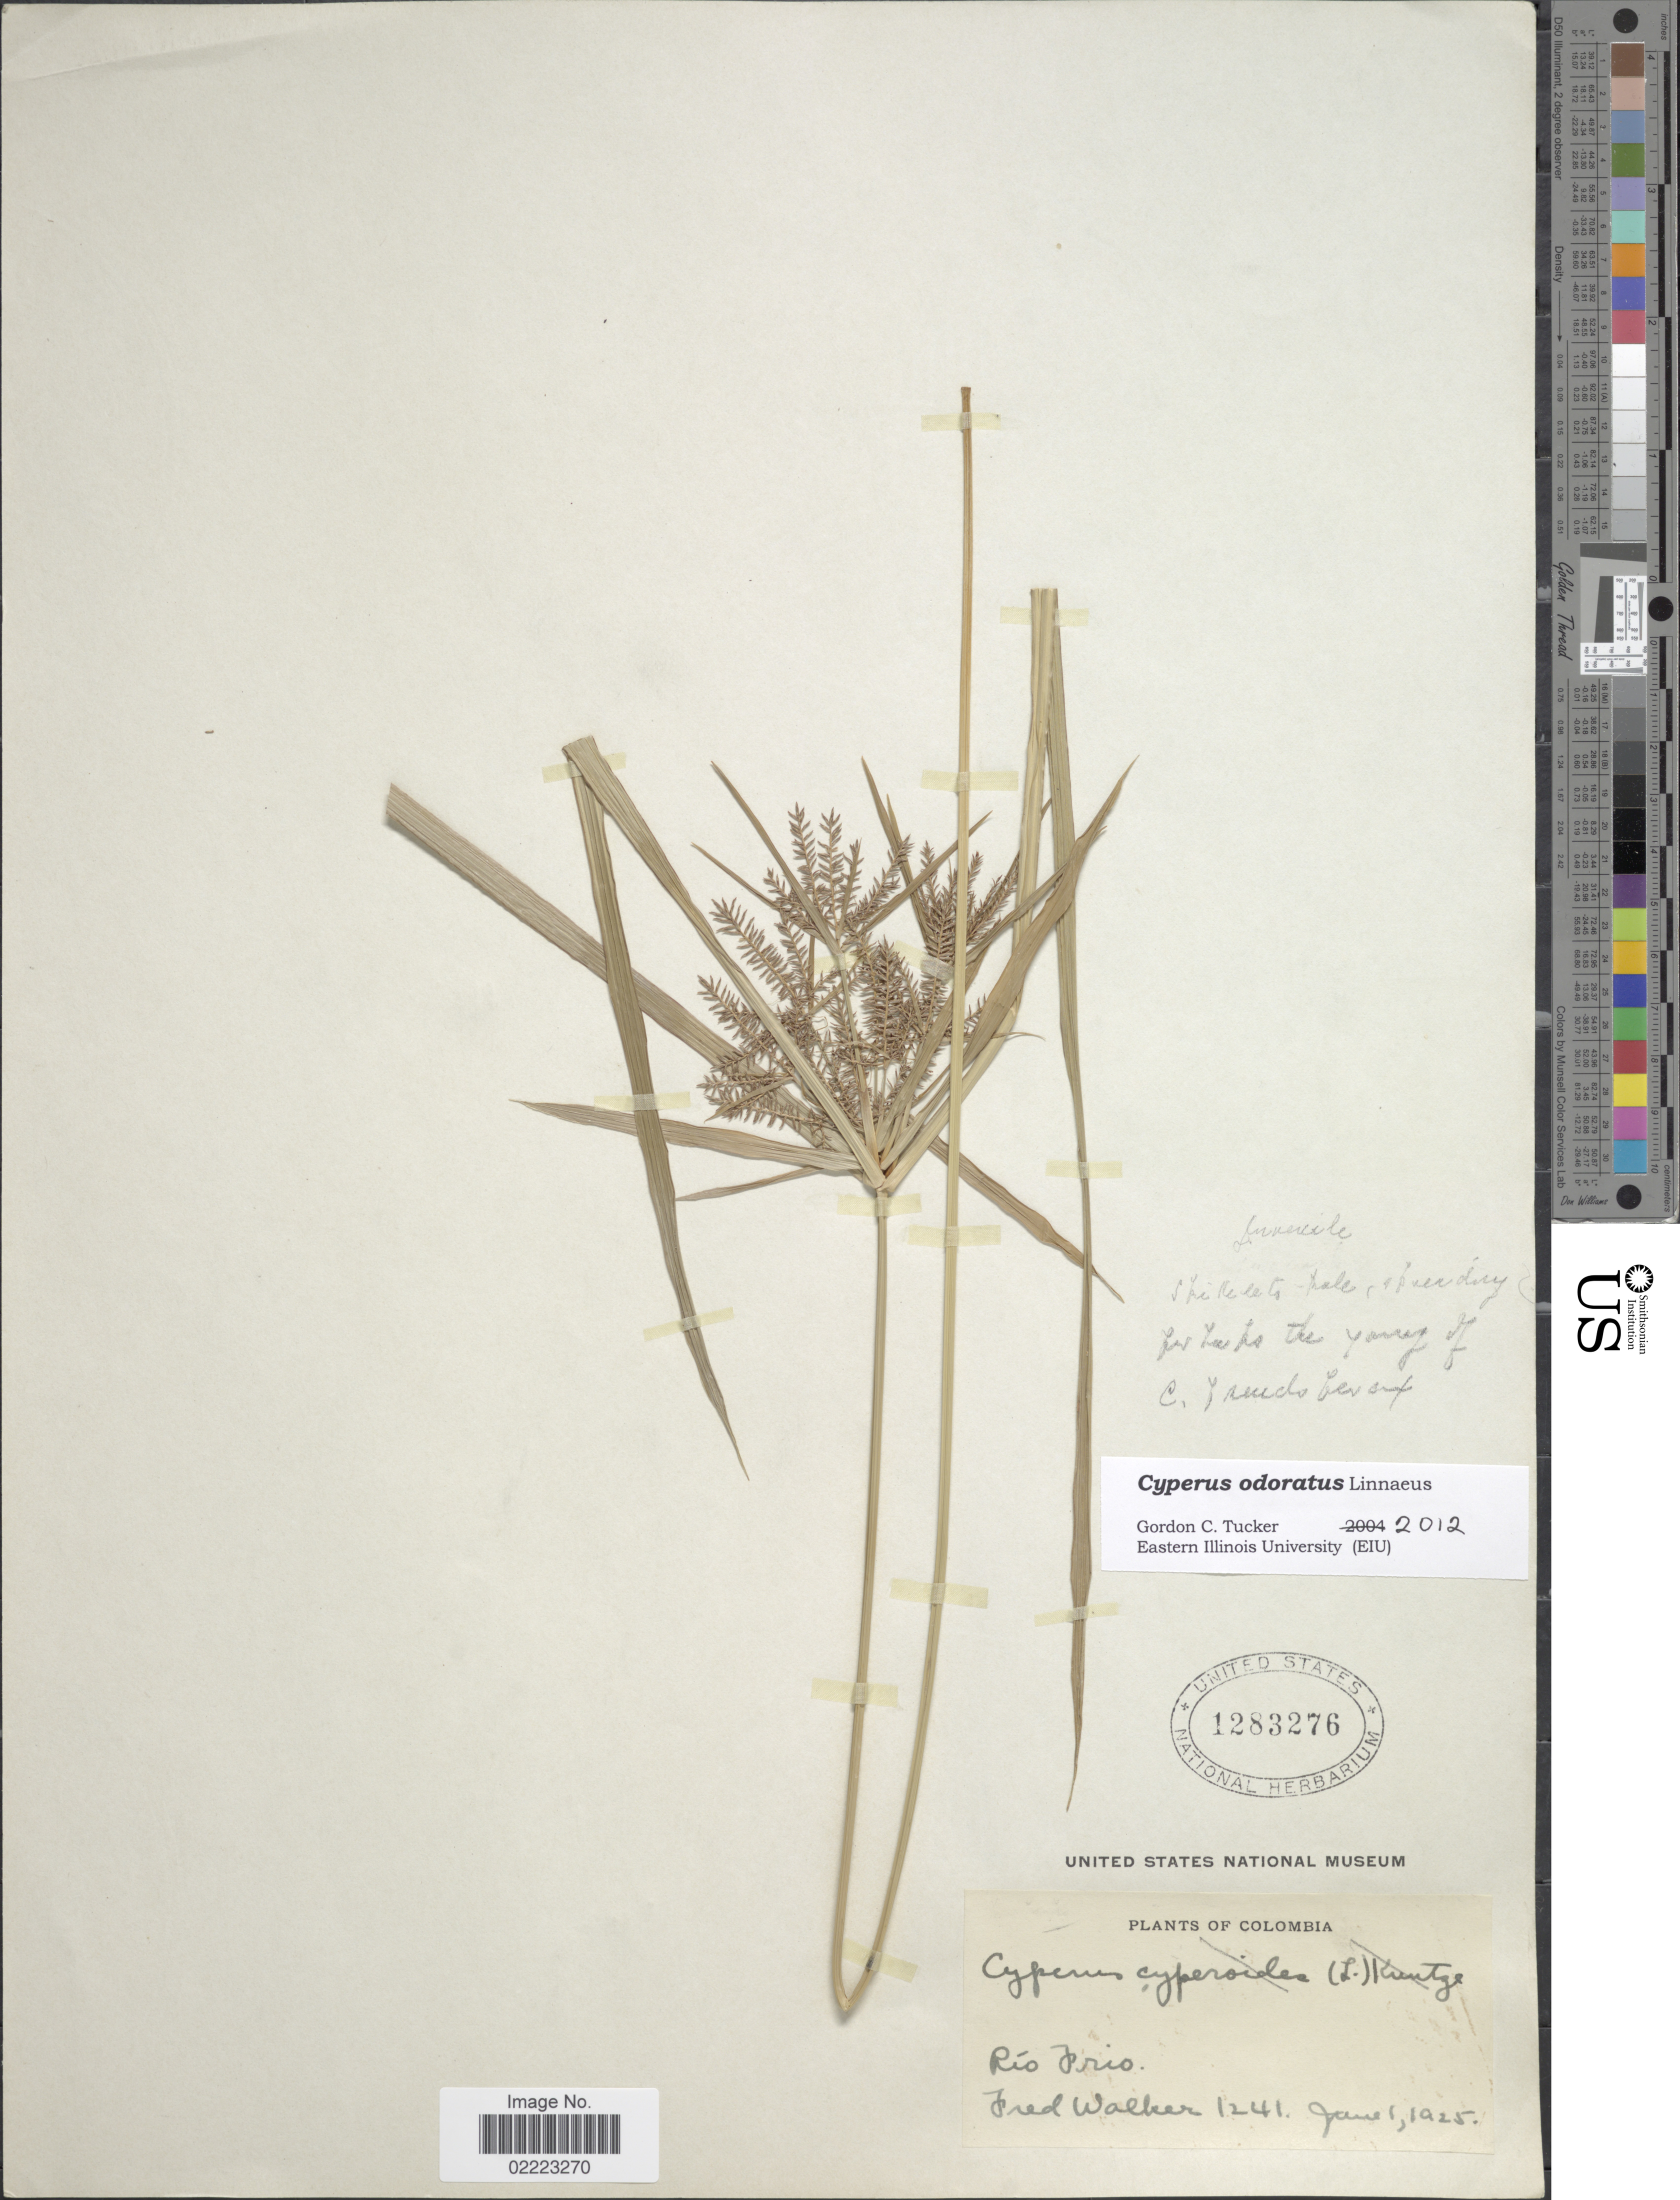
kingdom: Plantae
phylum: Tracheophyta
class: Liliopsida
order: Poales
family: Cyperaceae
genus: Cyperus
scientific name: Cyperus odoratus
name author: L.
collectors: F. Walker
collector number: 1241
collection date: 1925-06-01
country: Colombia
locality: Rio Frio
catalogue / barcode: US 1283276